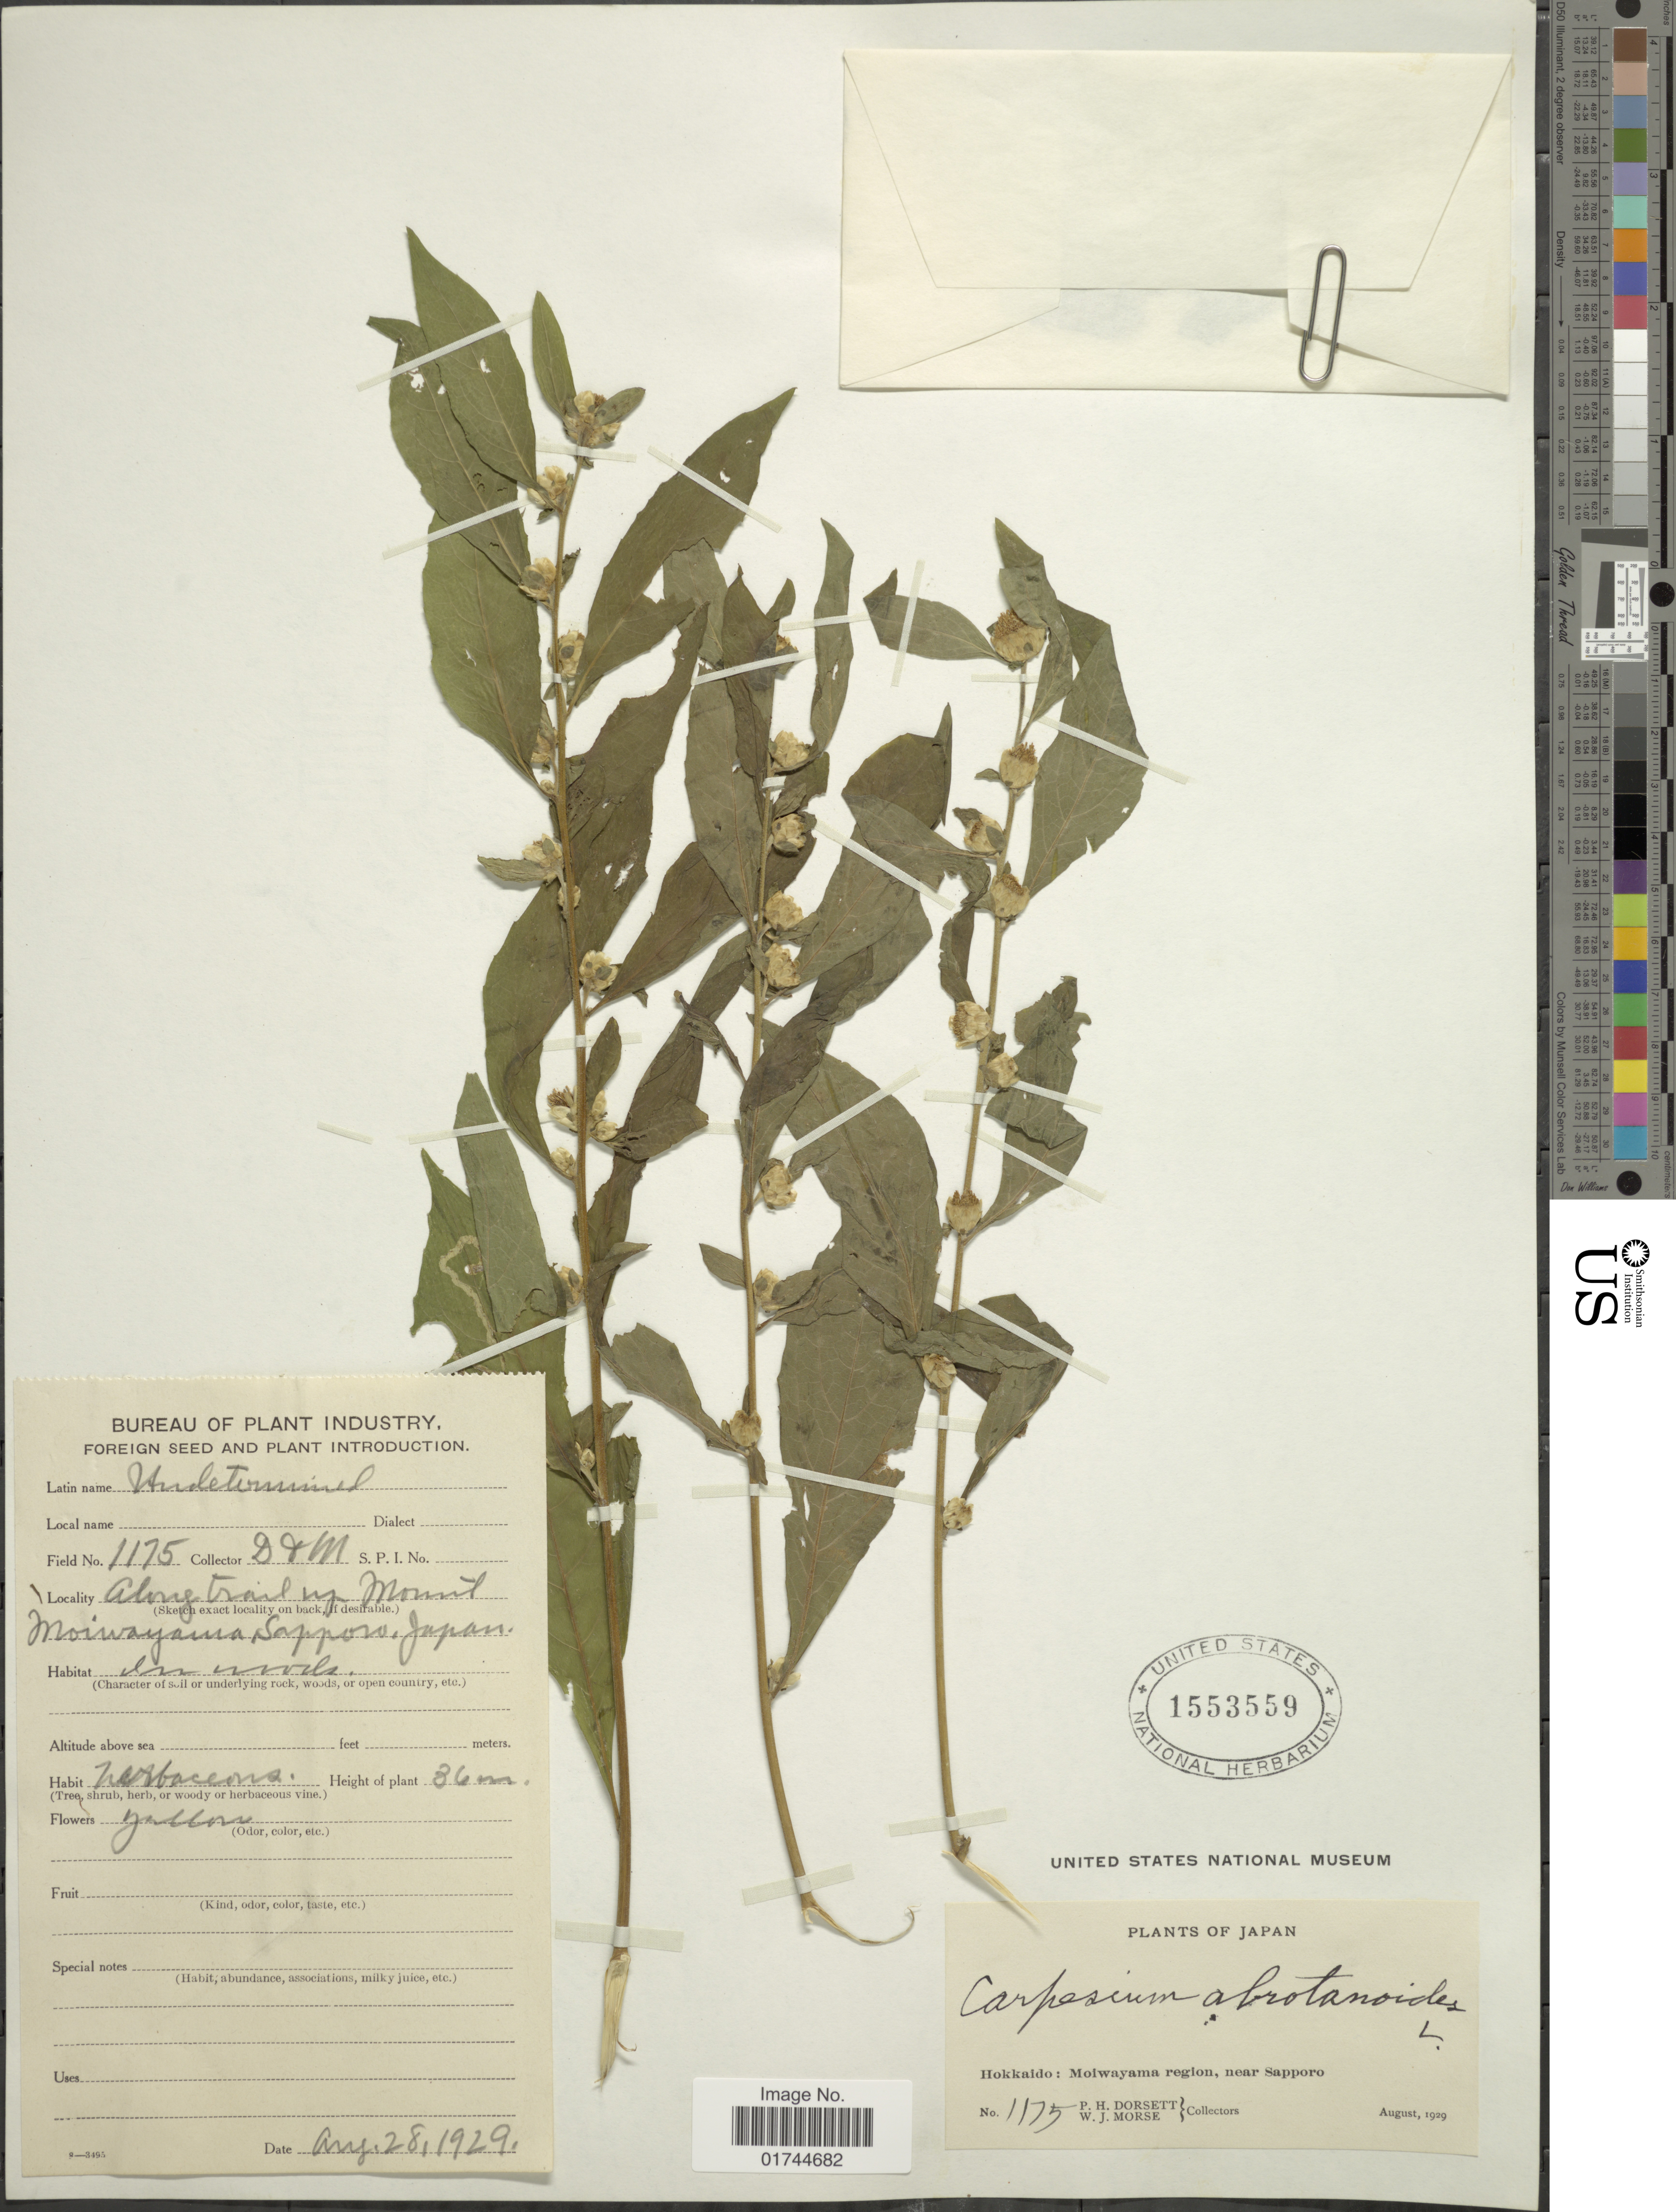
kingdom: Plantae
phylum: Tracheophyta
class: Magnoliopsida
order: Asterales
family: Asteraceae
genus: Carpesium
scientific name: Carpesium abrotanoides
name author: L.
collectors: P. H. Dorsett & W. J. Morse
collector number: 1175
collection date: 1929-08-28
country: Japan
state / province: Hokkaidō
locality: Along trail nr Mount Moiwayama Sapporo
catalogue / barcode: US 1553559